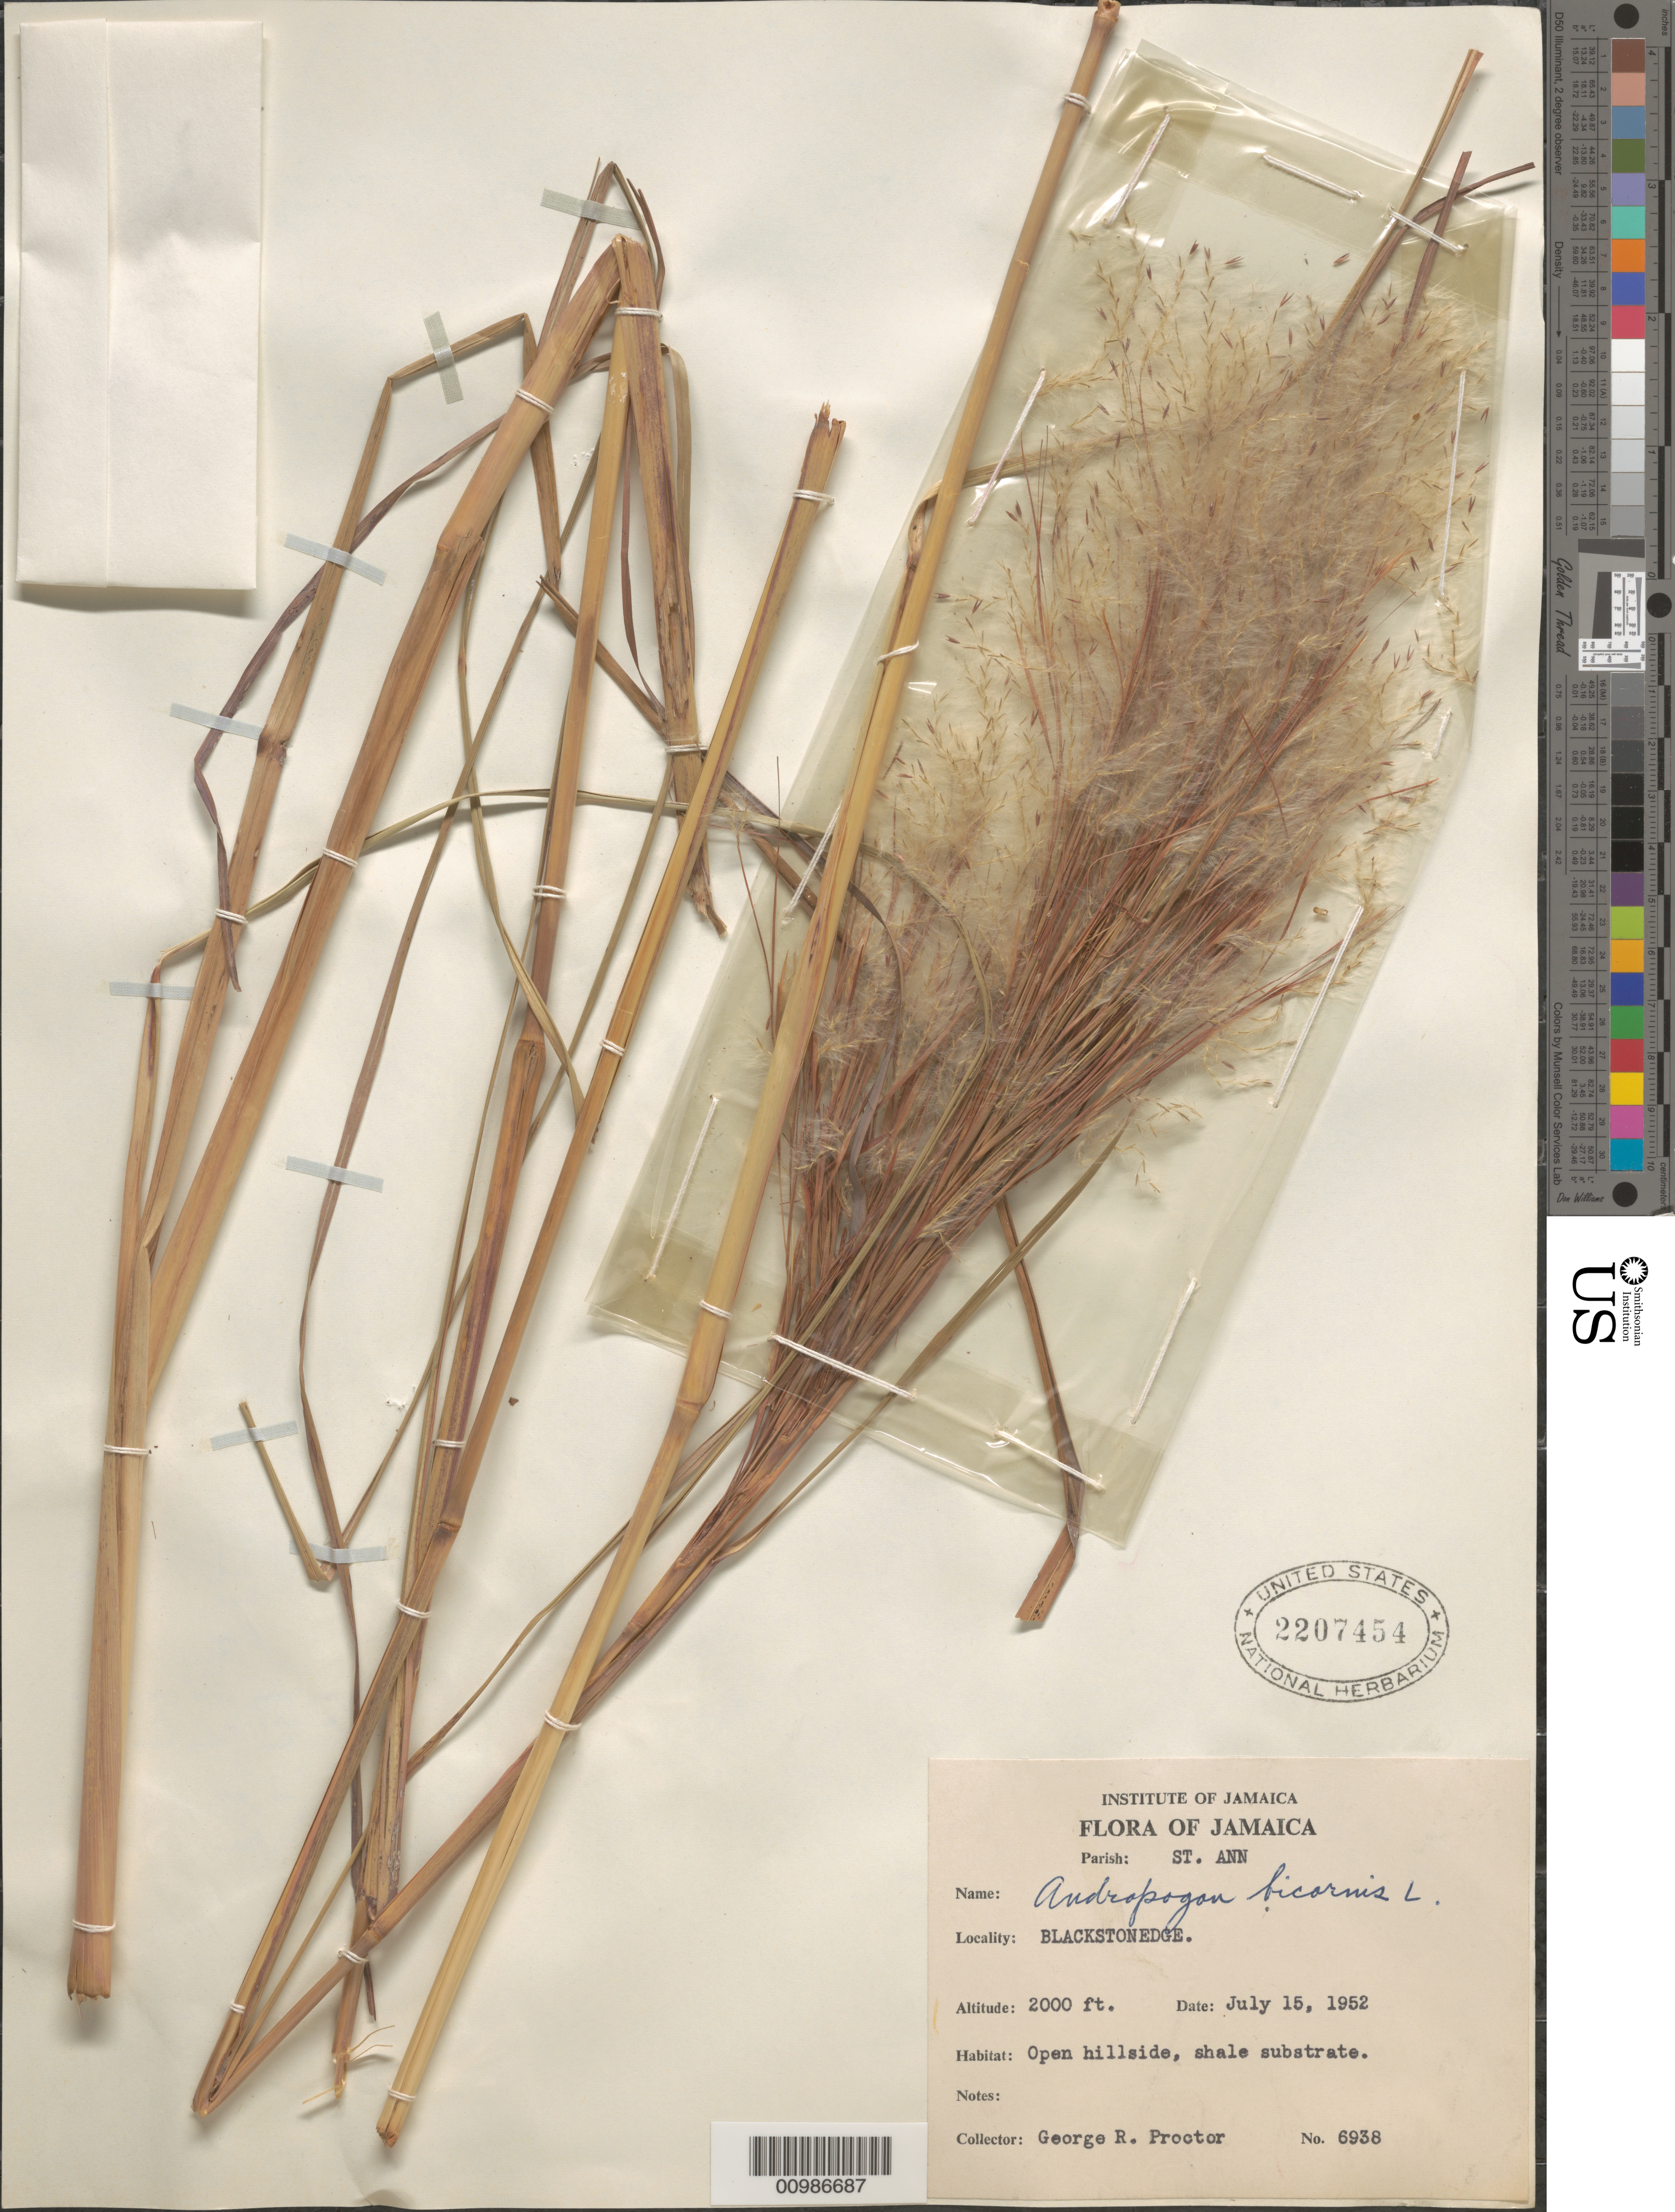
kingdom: Plantae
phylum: Tracheophyta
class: Liliopsida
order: Poales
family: Poaceae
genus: Andropogon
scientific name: Andropogon bicornis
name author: L.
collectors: G. R. Proctor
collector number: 6938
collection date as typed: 15 Jul 1952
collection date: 1952-07-15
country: Jamaica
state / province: Saint Ann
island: Jamaica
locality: Blackstonedge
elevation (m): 610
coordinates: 0 N, 0 E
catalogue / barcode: US 2207454